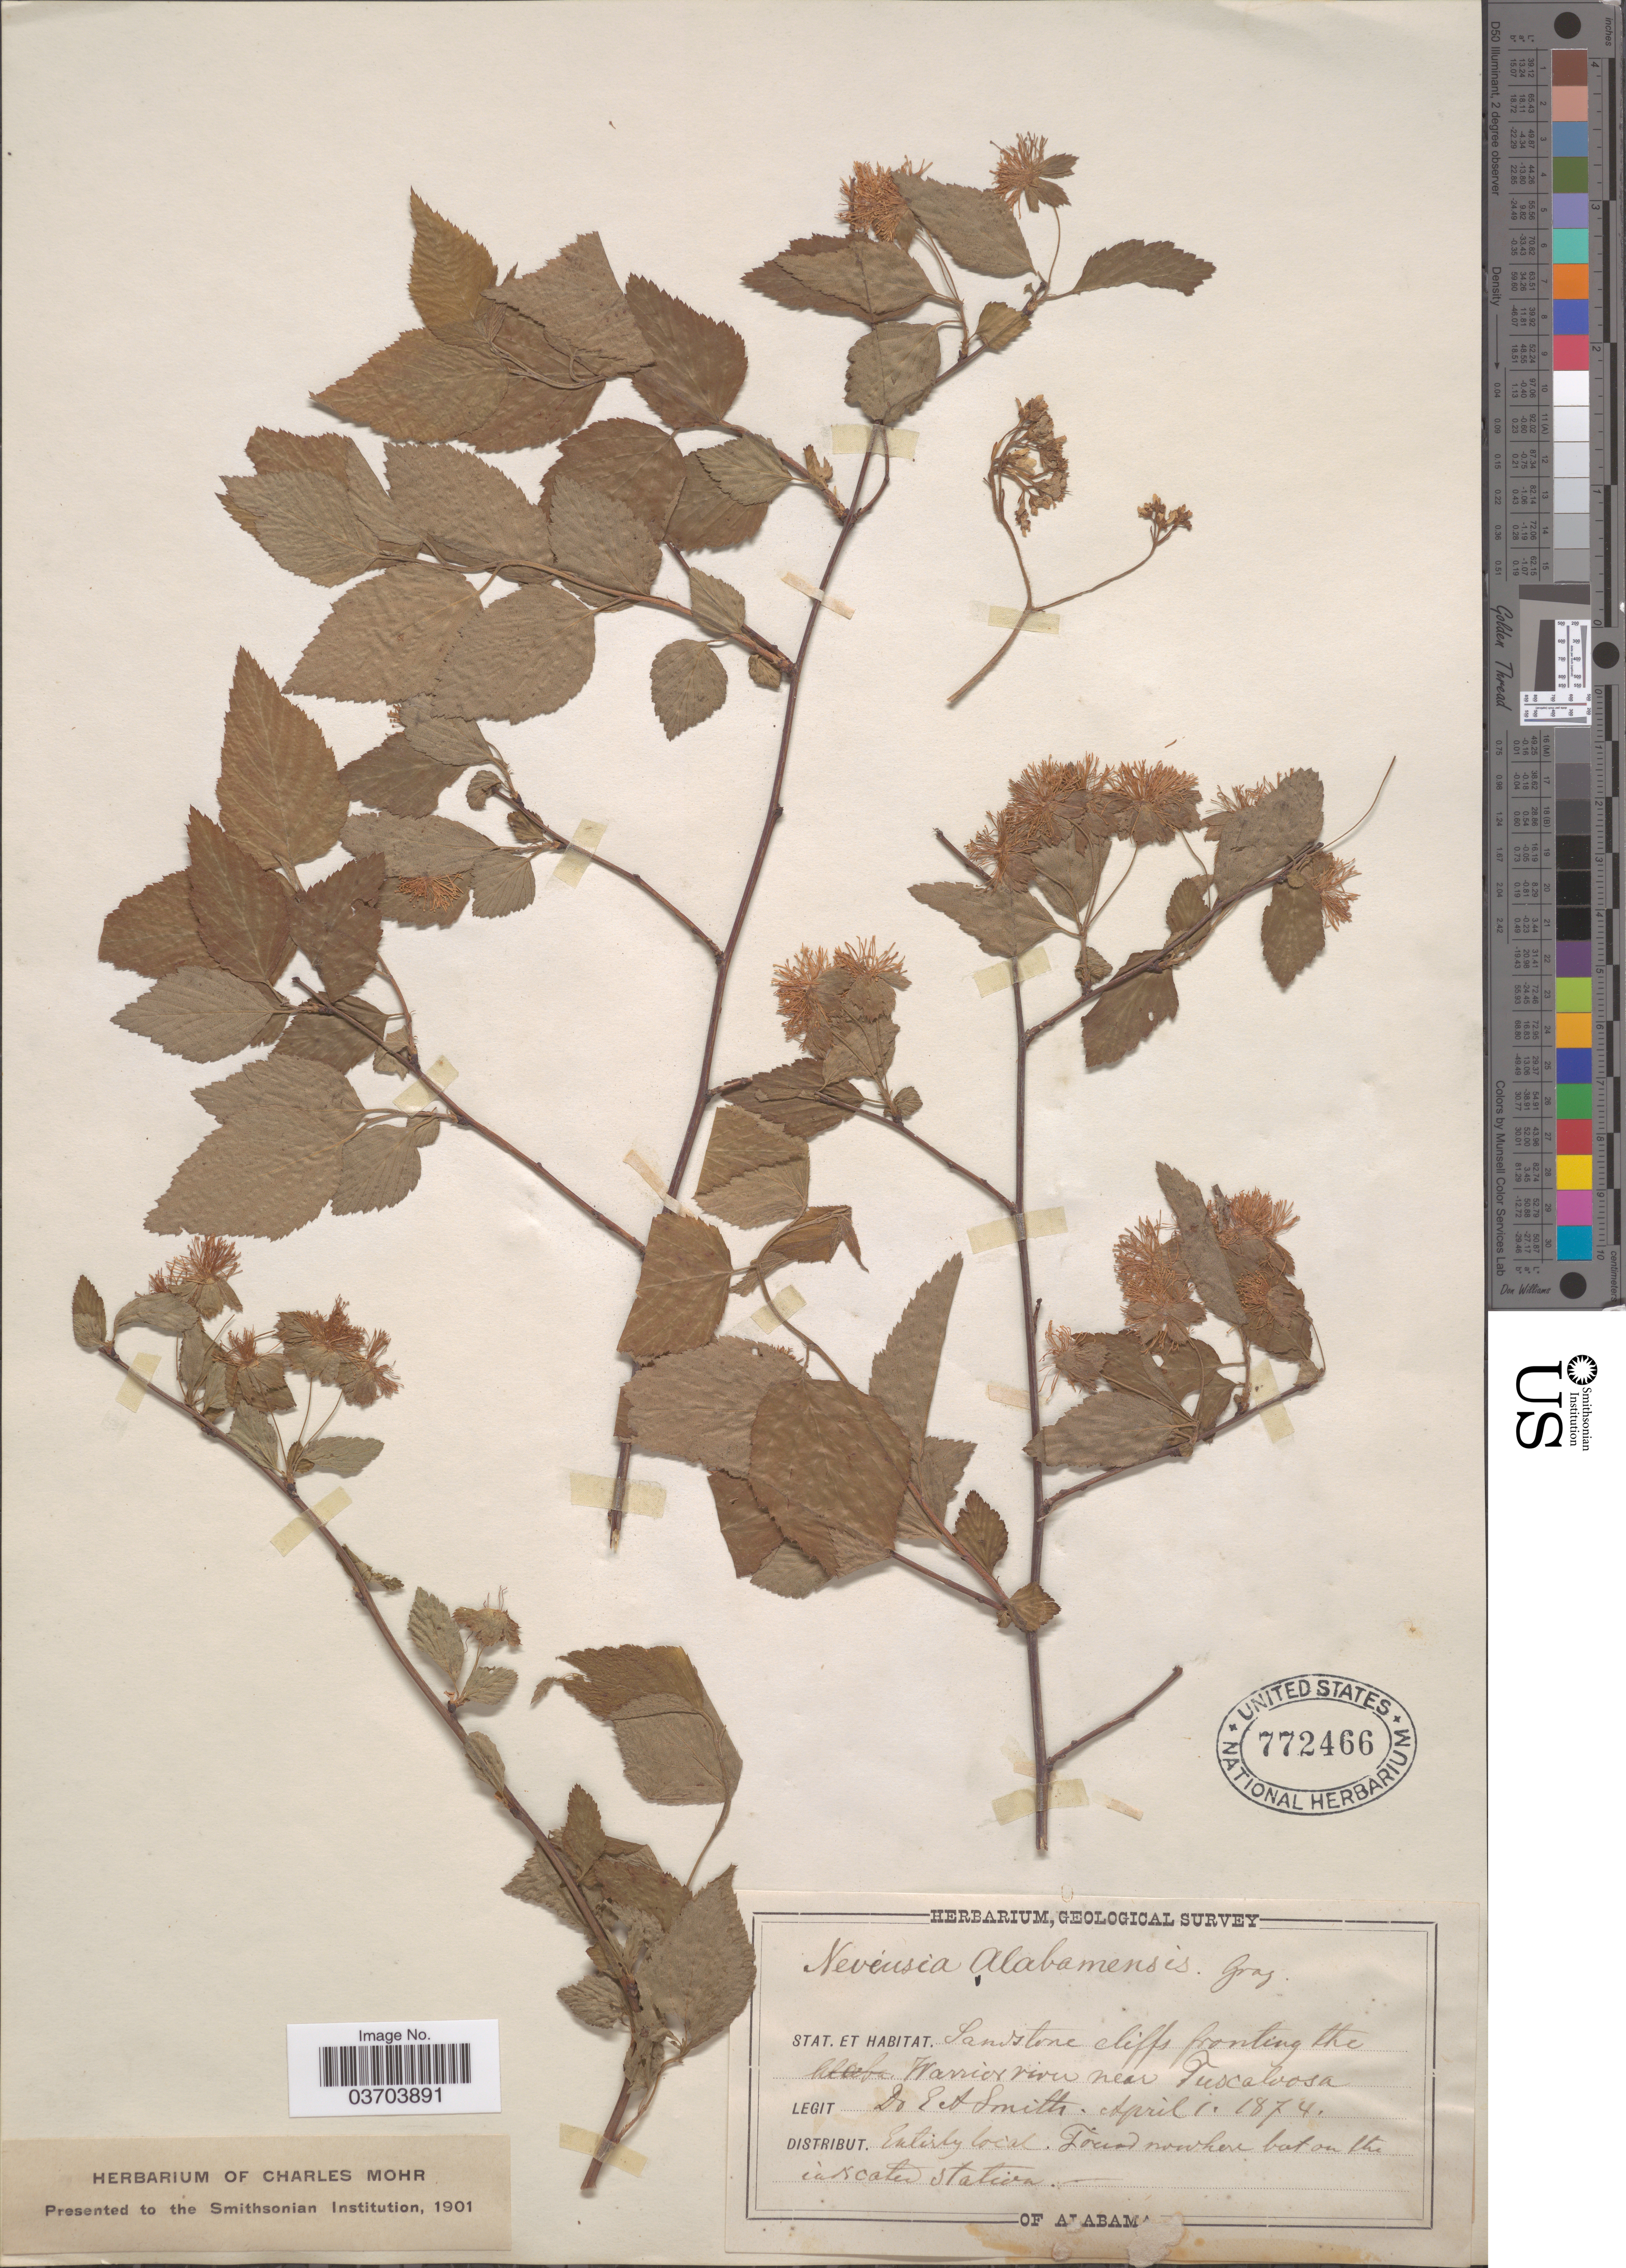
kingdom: Plantae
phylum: Tracheophyta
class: Magnoliopsida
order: Rosales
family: Rosaceae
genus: Neviusia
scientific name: Neviusia alabamensis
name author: A. Gray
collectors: E. A. Smith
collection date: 1874-04-01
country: United States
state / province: Alabama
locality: Stat. sandstone cliffs fronting the Warrior river near Tuscaloosa.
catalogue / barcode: US 772466